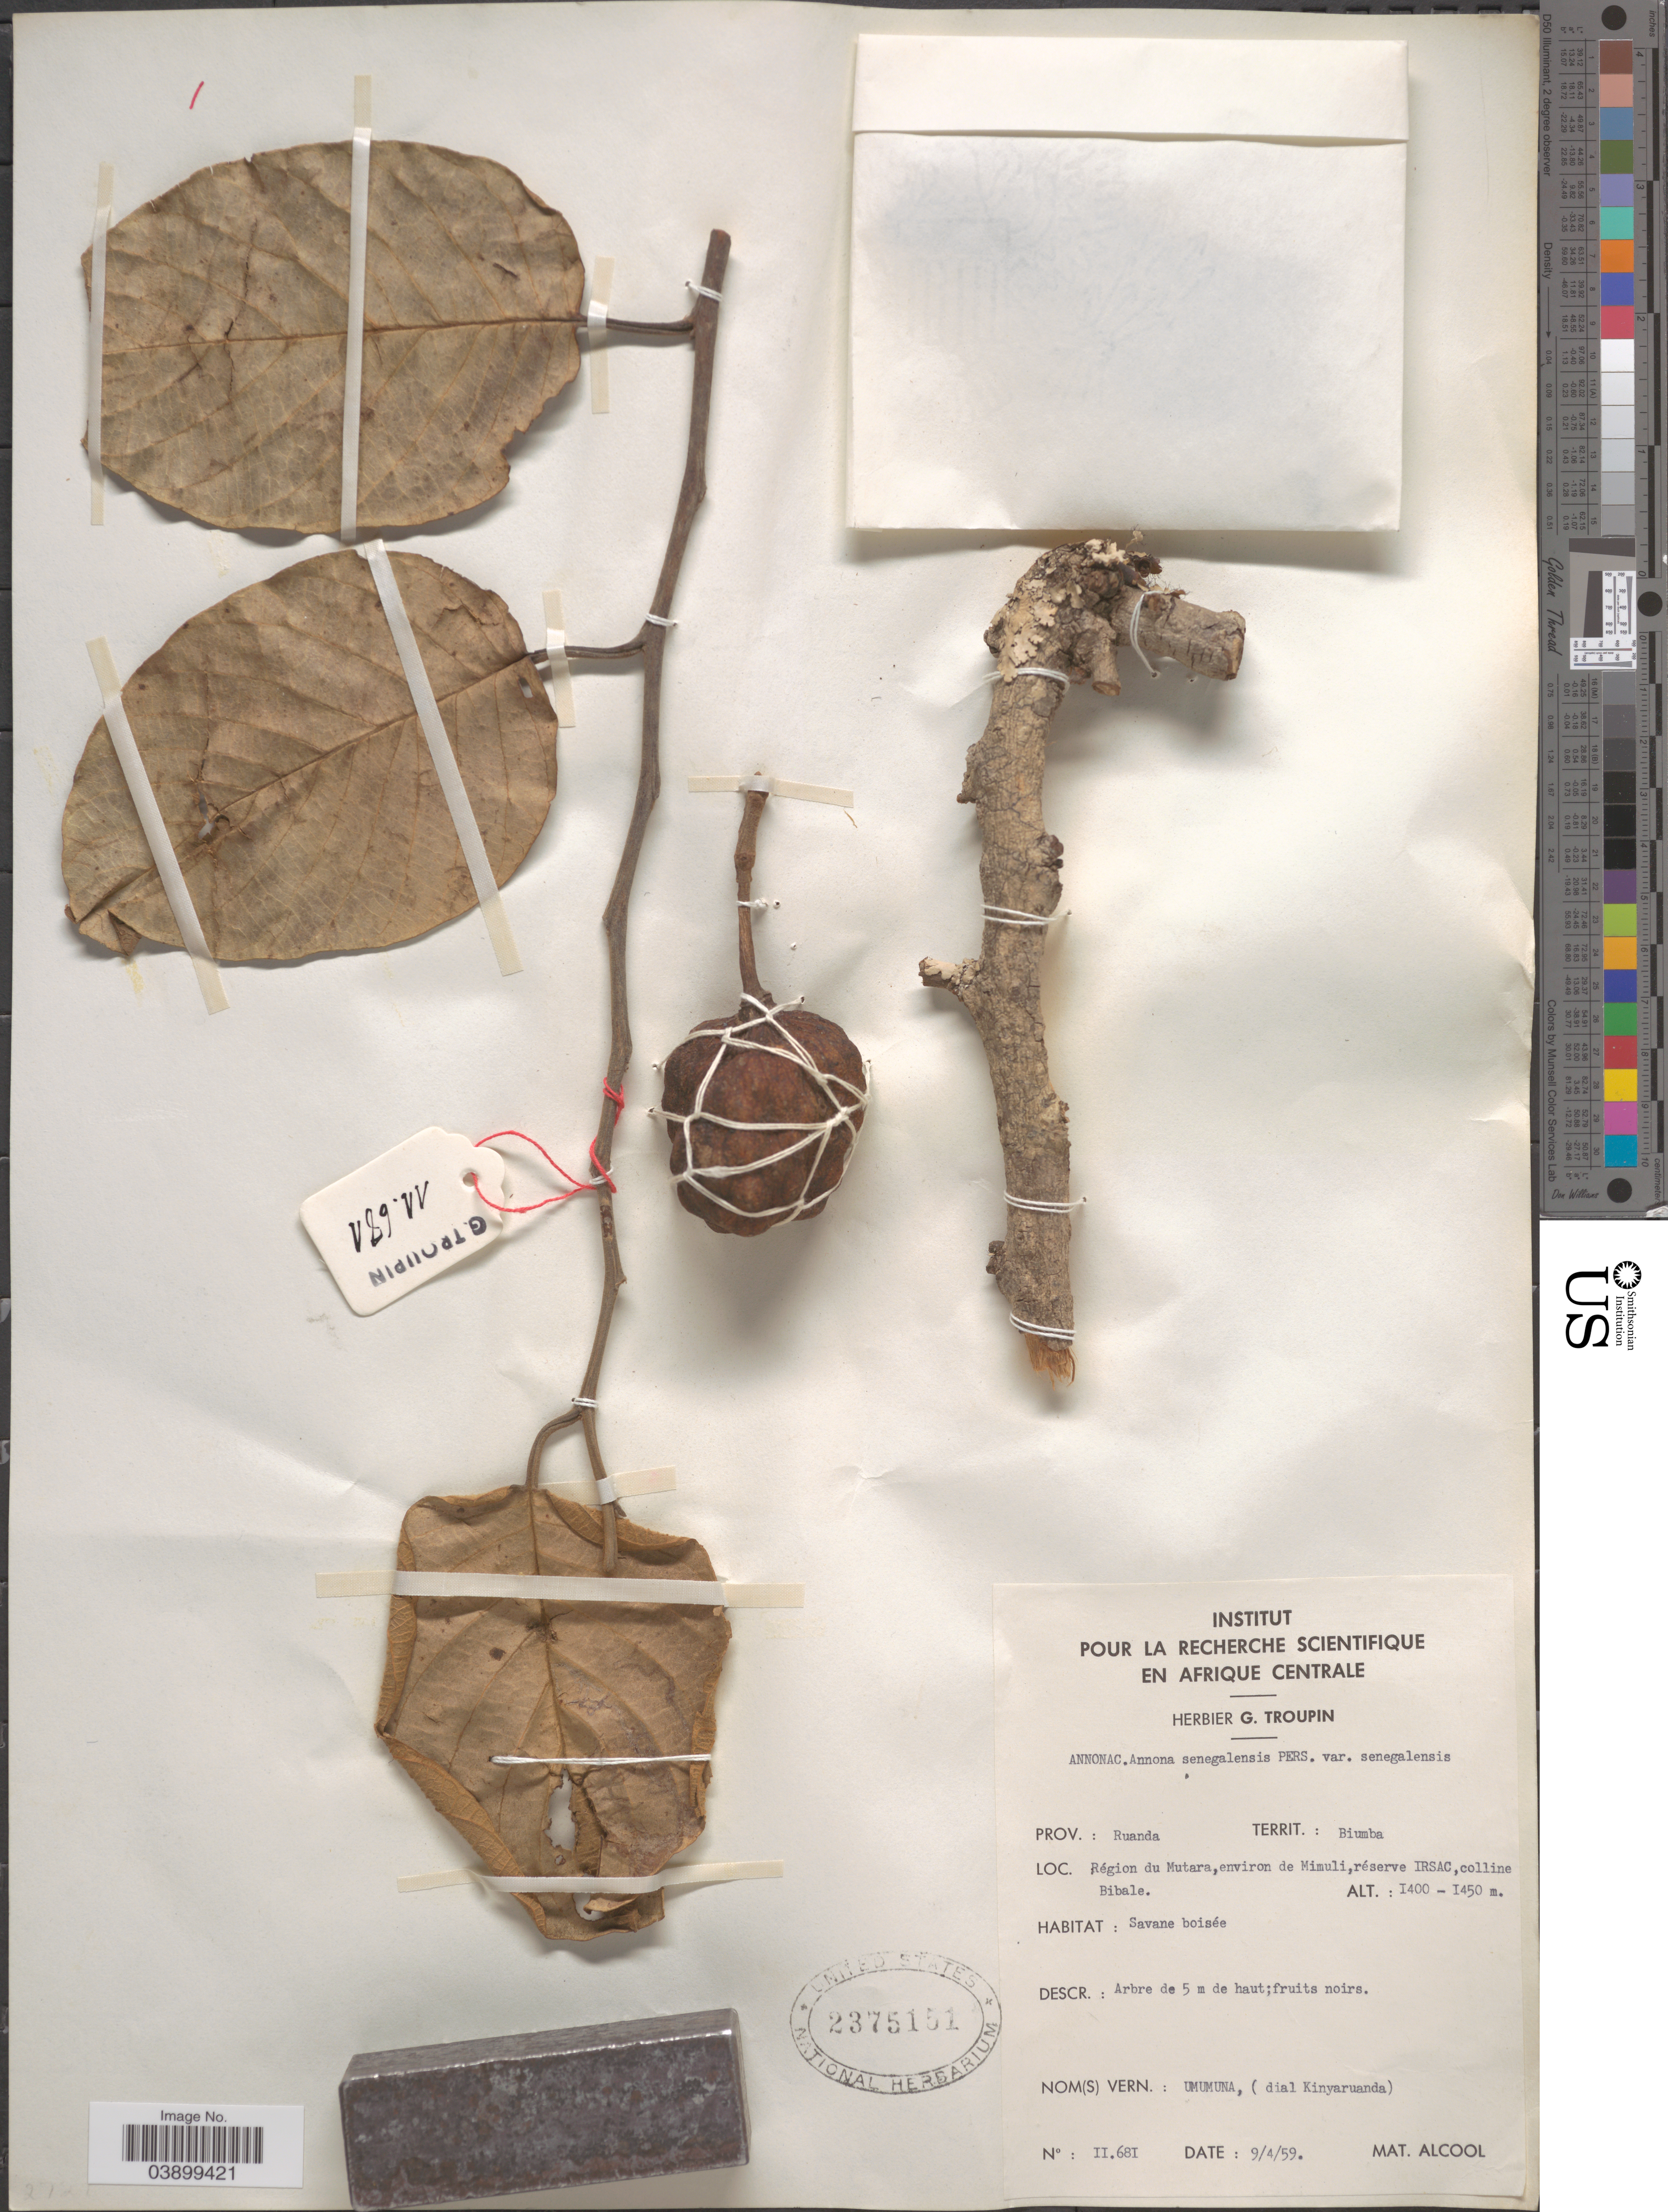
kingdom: Plantae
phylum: Tracheophyta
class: Magnoliopsida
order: Magnoliales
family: Annonaceae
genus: Annona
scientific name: Annona senegalensis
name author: Pers.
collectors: ex herb. G. Troupin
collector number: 11681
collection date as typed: Transcribed d/m/y: 9/4/59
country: Rwanda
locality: Prov.: Ruanda. Territ.: Biumba. Région du Mutara, environ de Mimuli, réserve IRSAC, colline Bibale.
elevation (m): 1400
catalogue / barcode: US 2375151